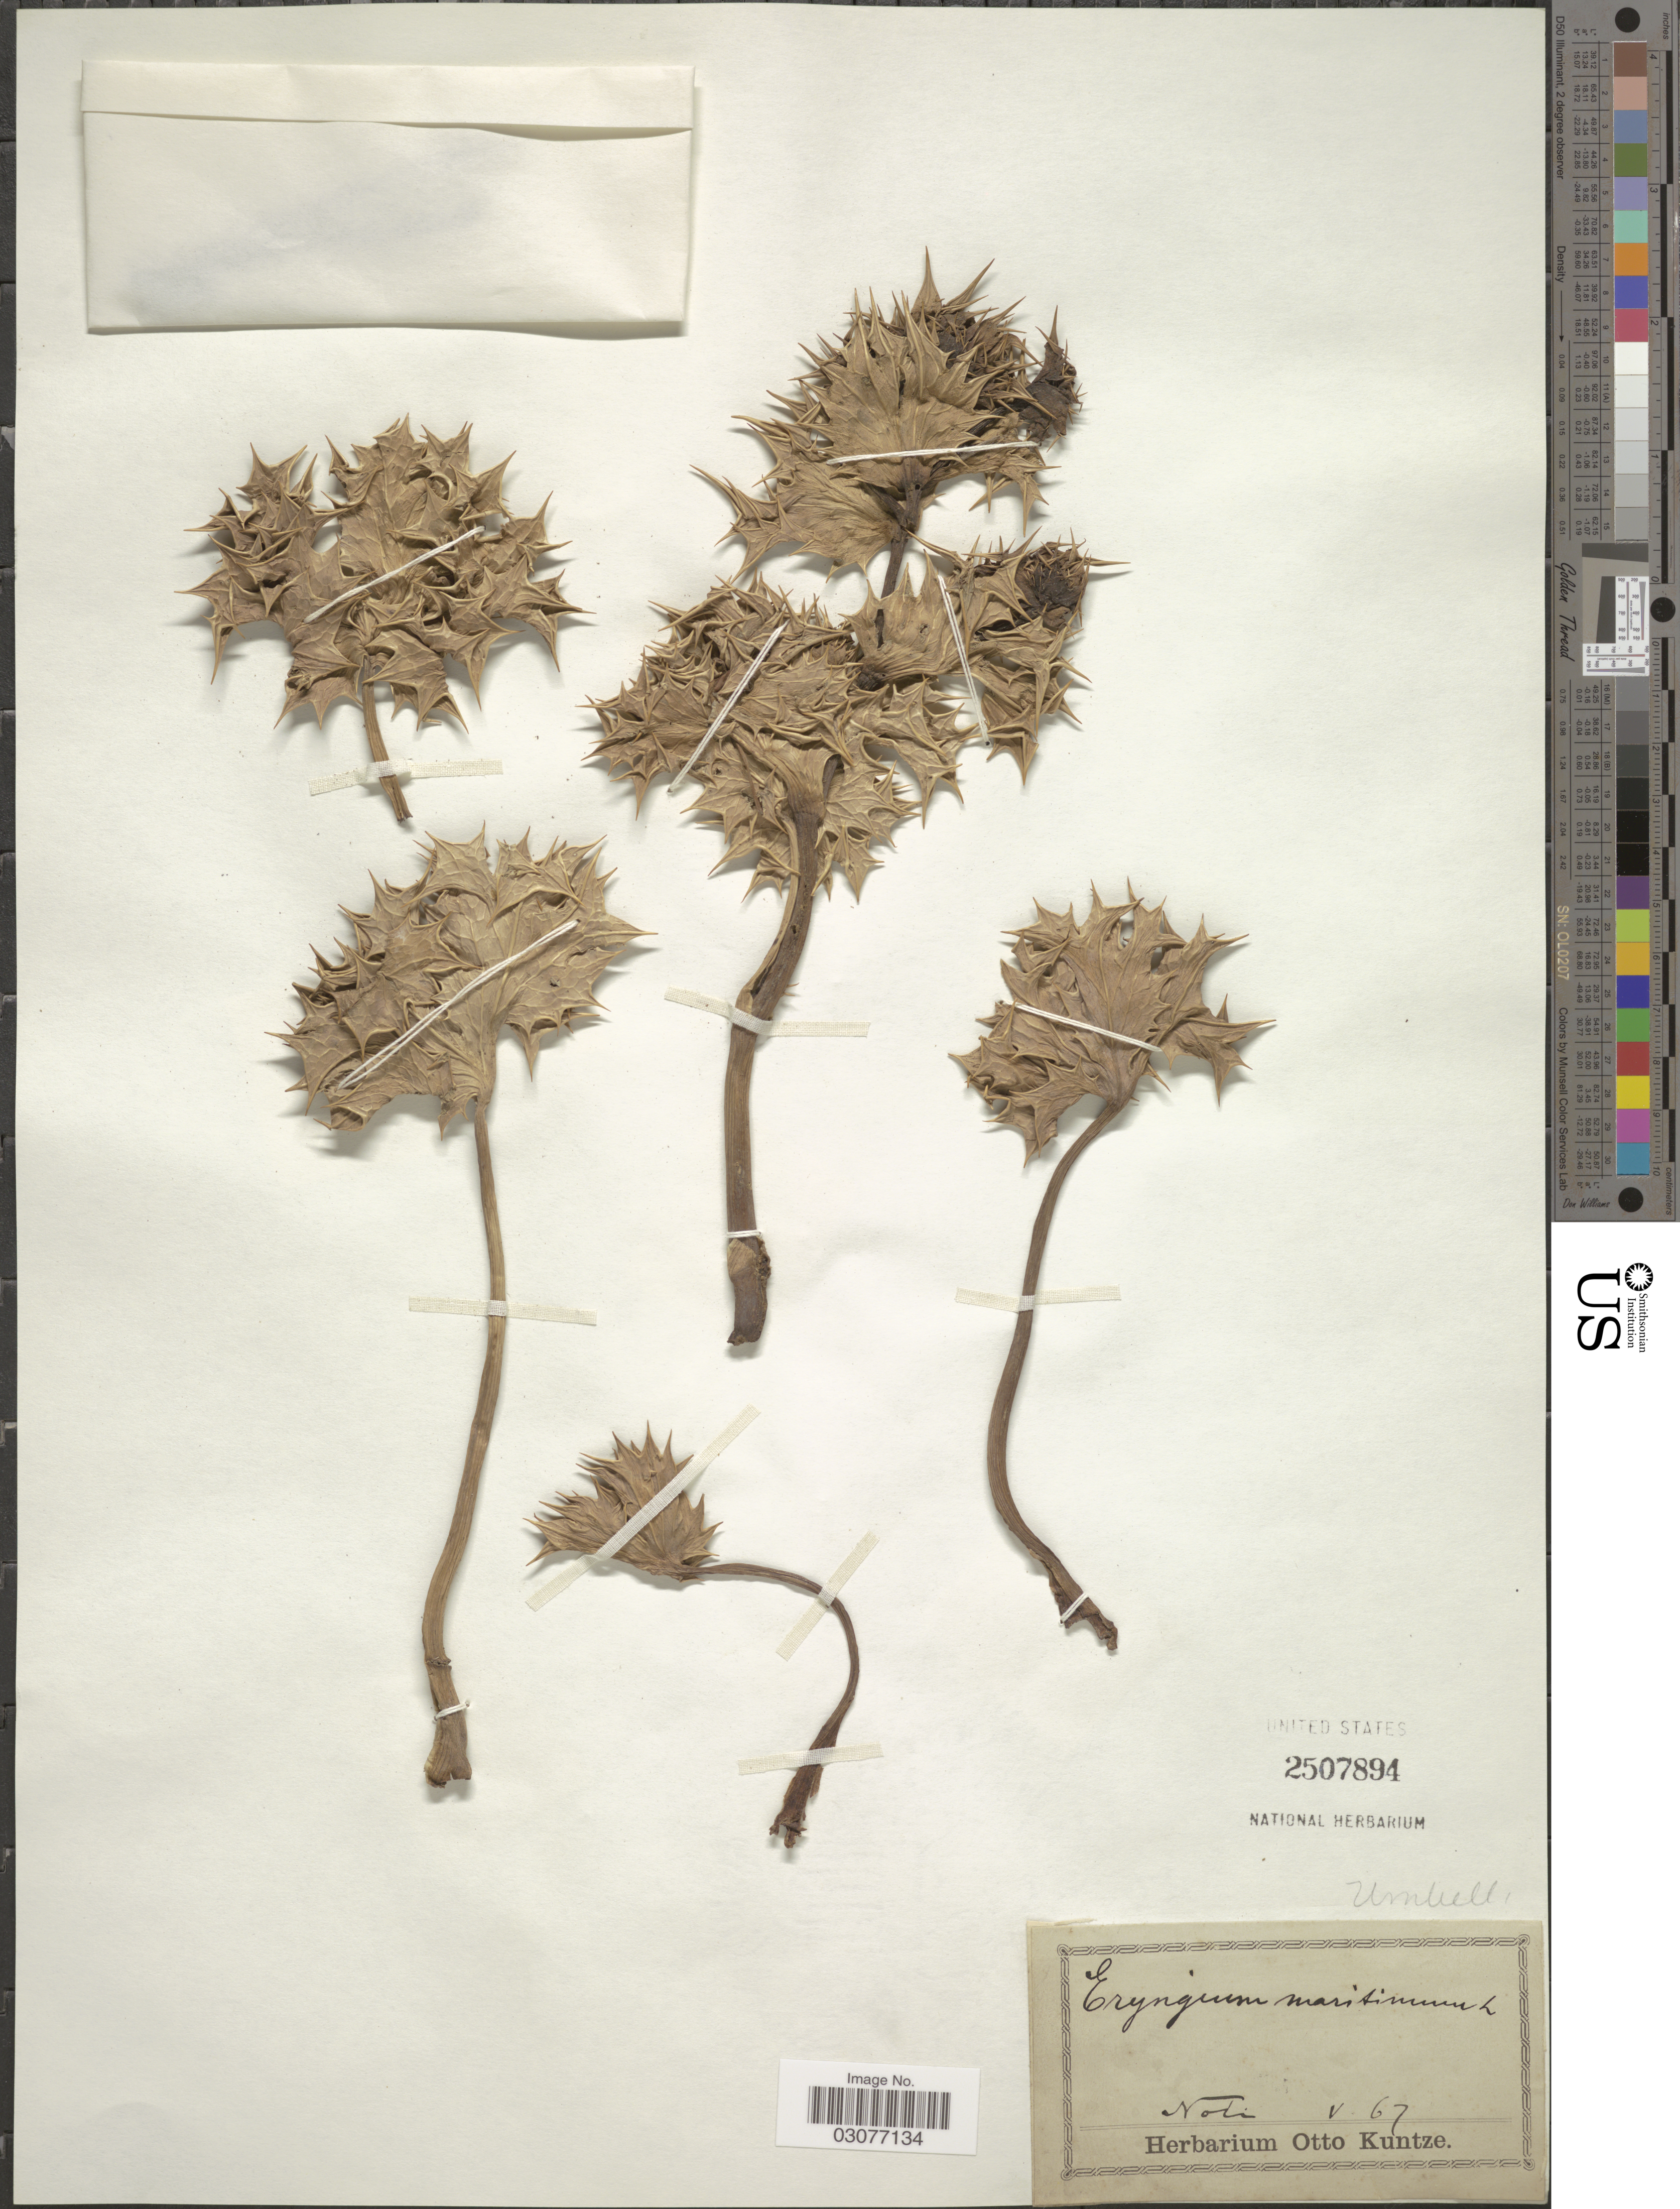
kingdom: Plantae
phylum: Tracheophyta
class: Magnoliopsida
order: Apiales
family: Apiaceae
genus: Eryngium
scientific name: Eryngium maritimum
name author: L.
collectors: ex herb. Otto Kuntze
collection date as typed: Transcribed d/m/y: /5/67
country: Italy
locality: Noli.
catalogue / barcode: US 2507894